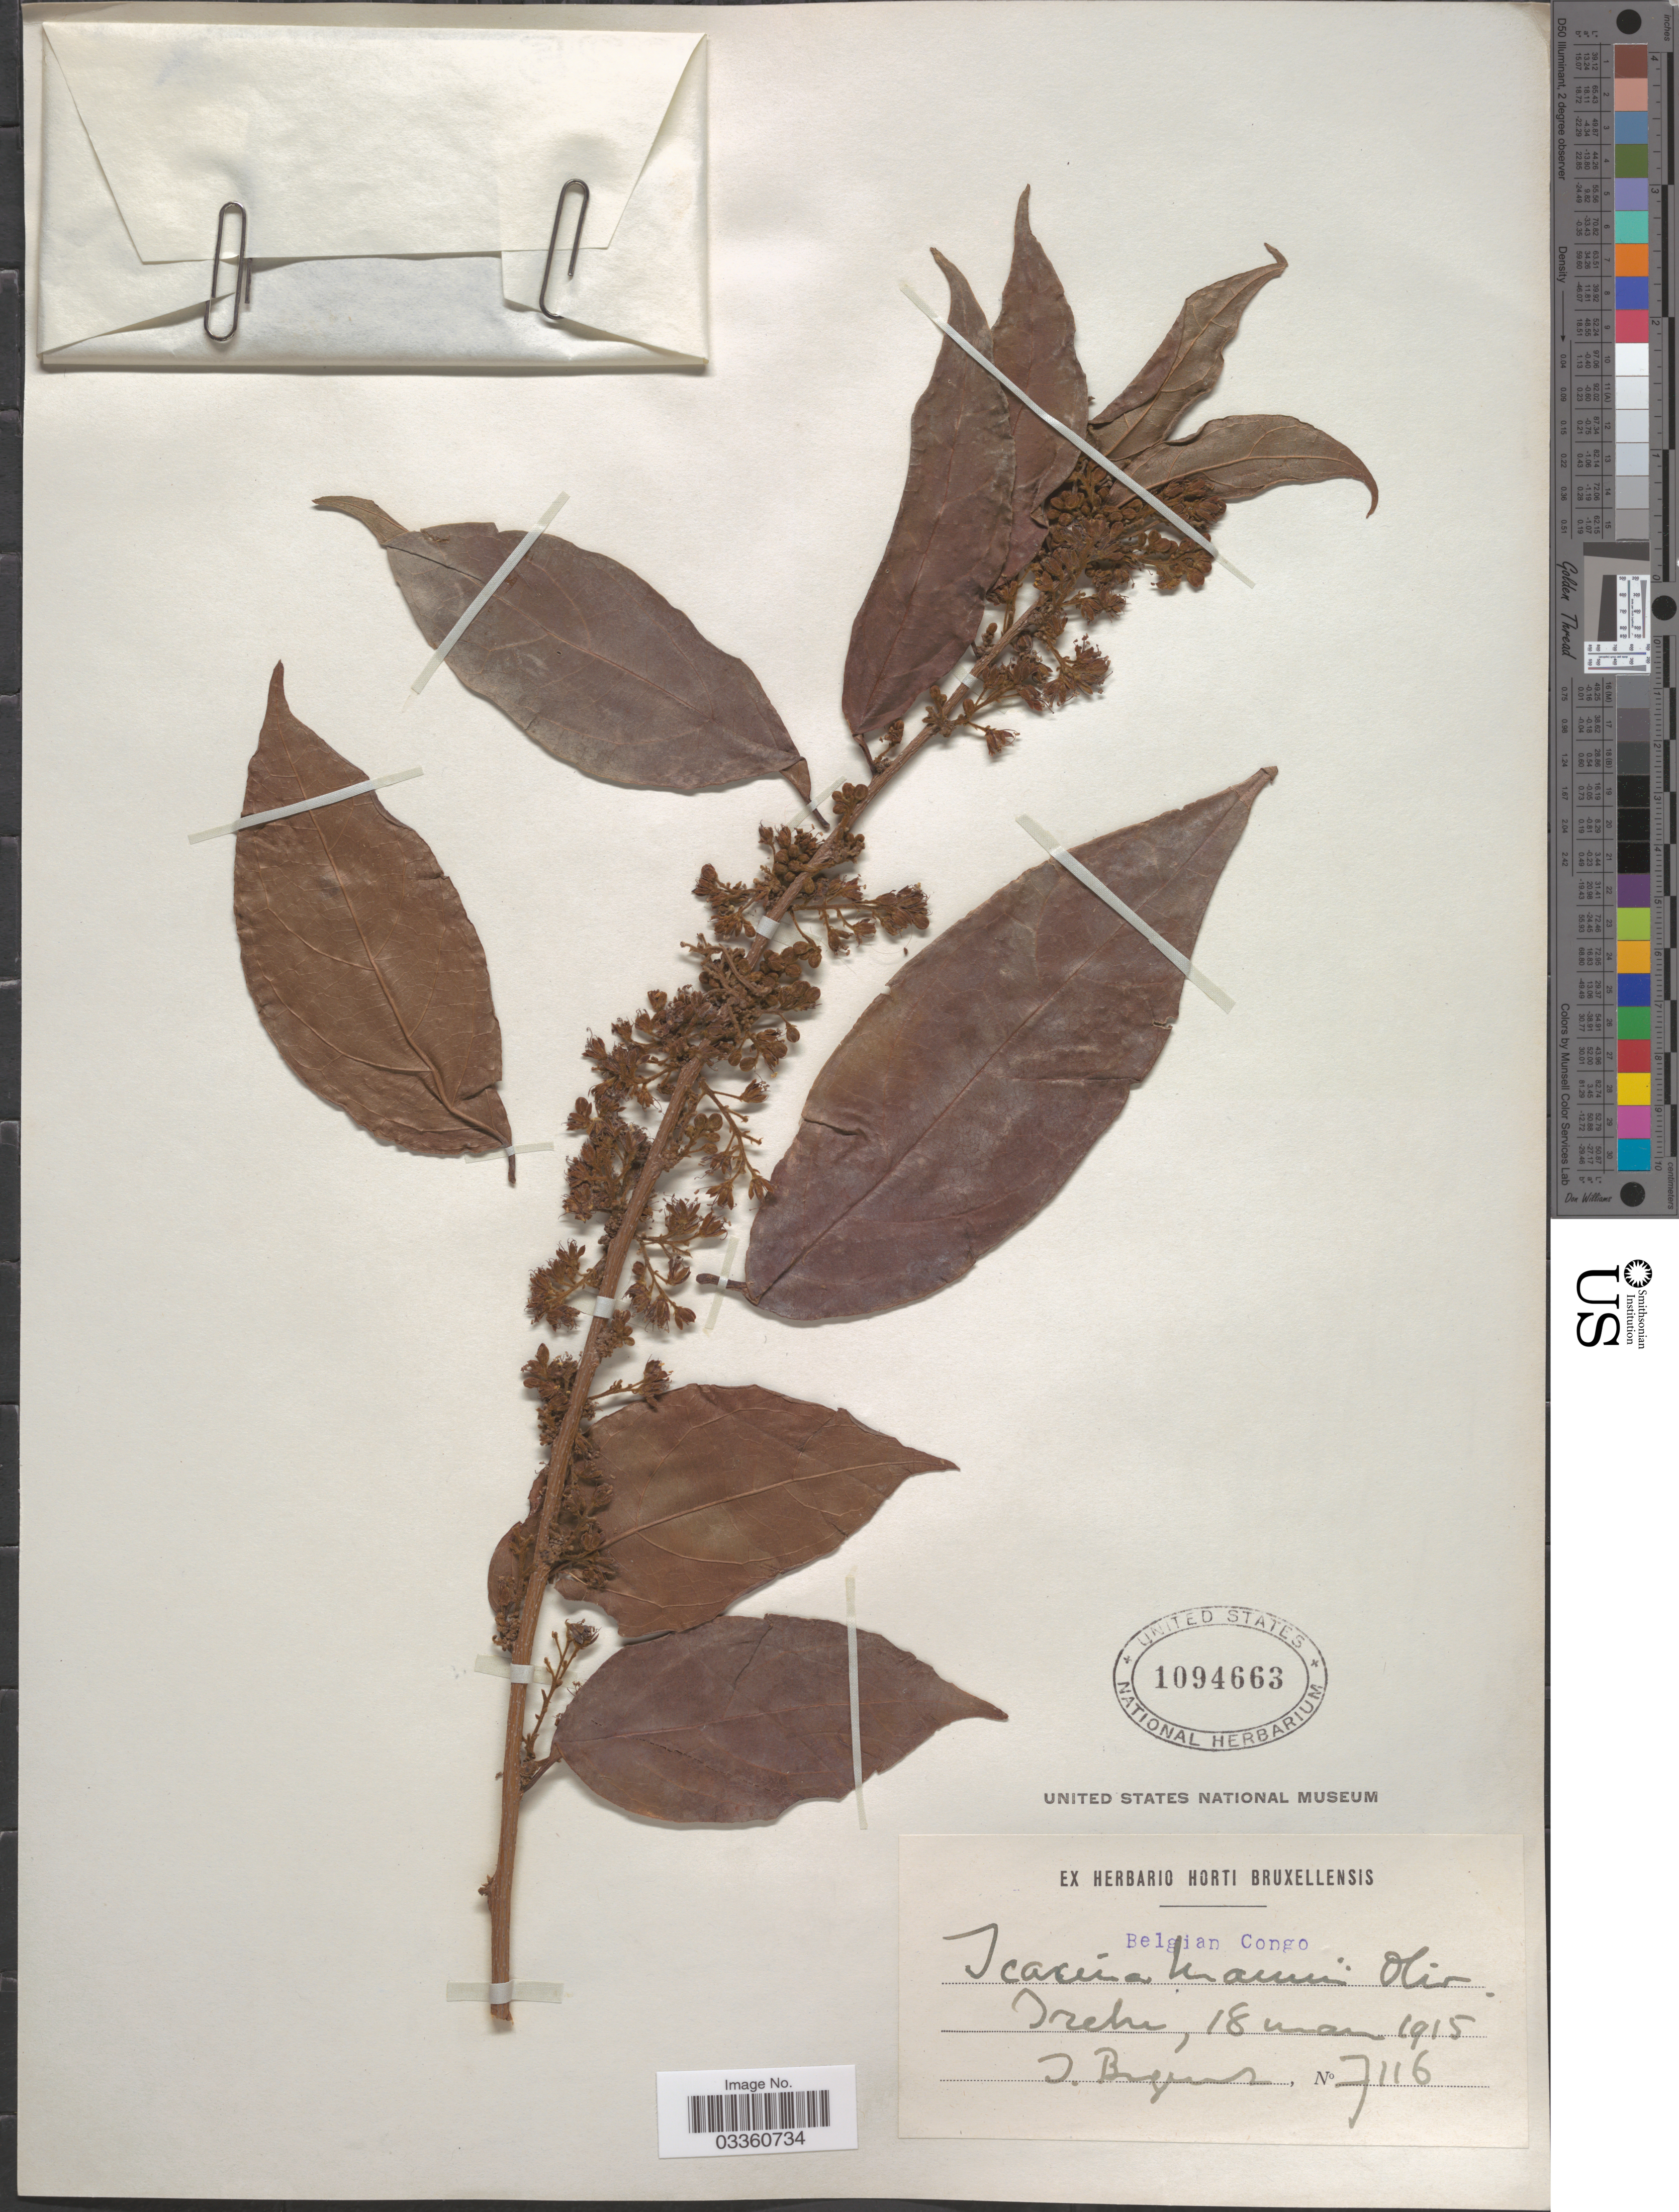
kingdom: Plantae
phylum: Tracheophyta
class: Magnoliopsida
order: Icacinales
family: Icacinaceae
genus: Icacina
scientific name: Icacina mannii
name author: Oliv.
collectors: J. Bequaert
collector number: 7116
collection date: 1915-03-18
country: Congo, Democratic Republic of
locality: Iseki [interpreted], Belgian Congo.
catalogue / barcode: US 1094663